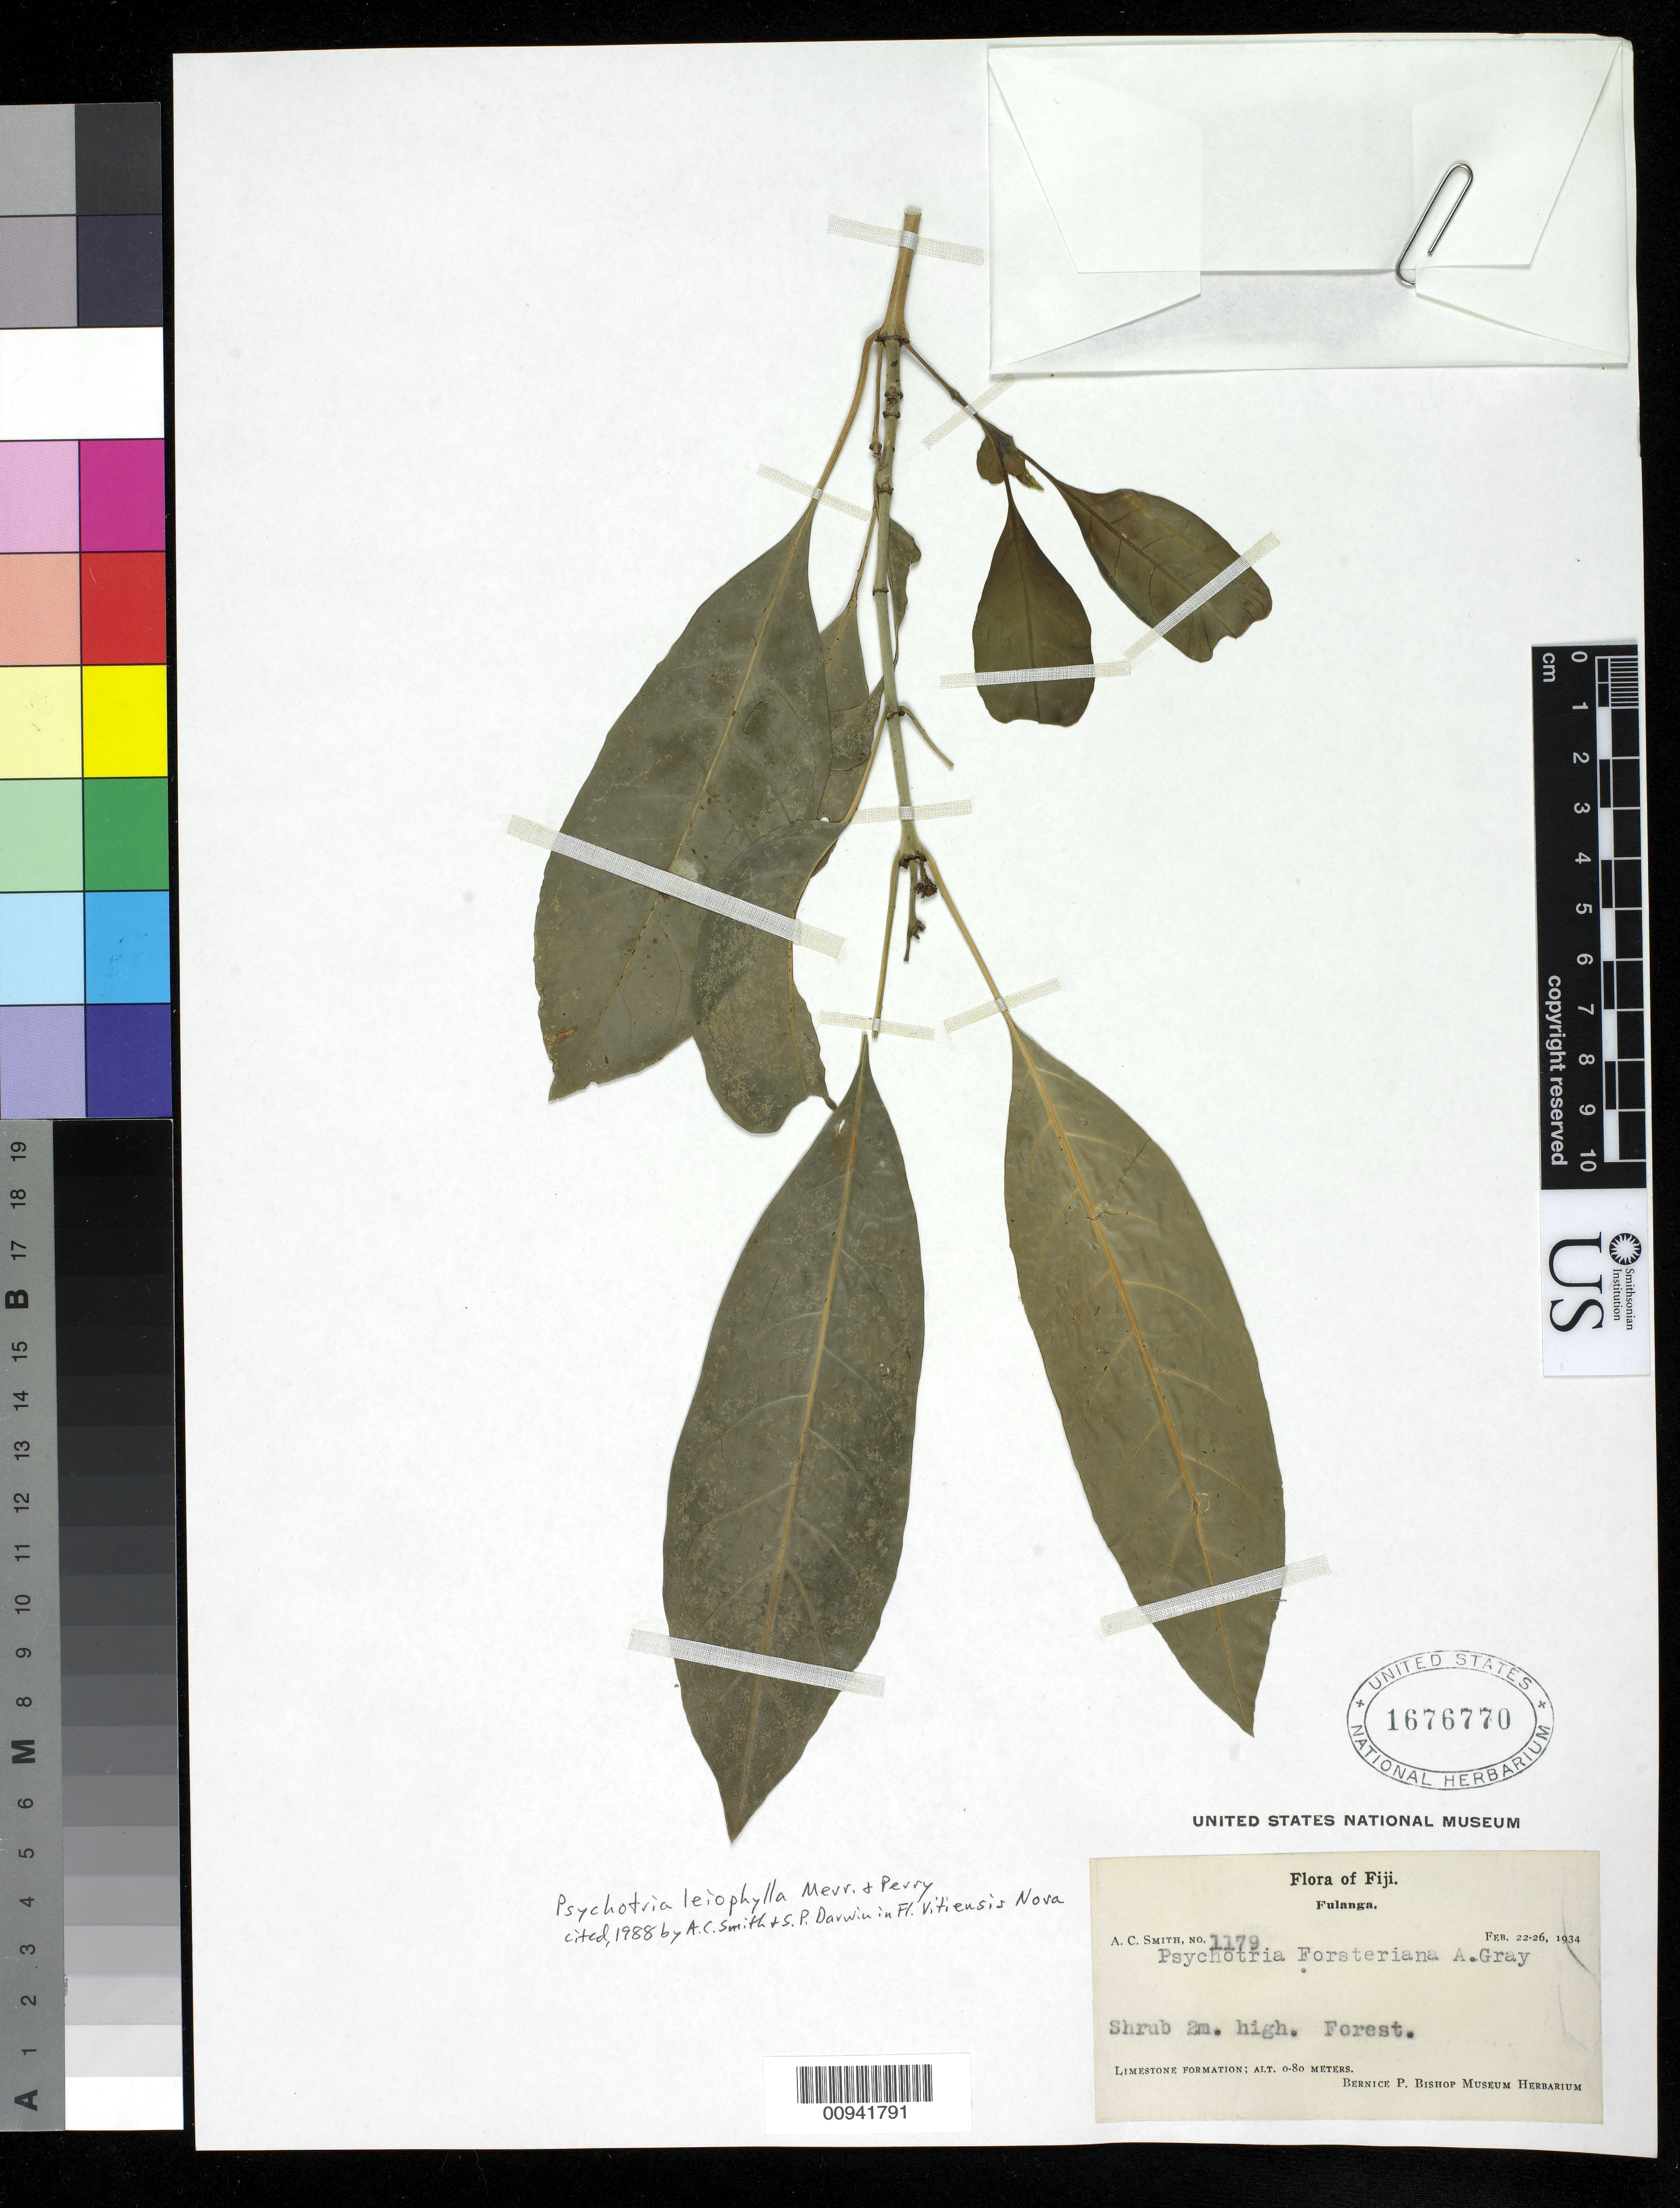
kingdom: Plantae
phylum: Tracheophyta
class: Magnoliopsida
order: Gentianales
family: Rubiaceae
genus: Psychotria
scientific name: Psychotria leiophylla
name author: Merr. & L.M. Perry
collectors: C. A. Smith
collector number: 1179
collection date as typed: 22 Feb 1934 to 26 Feb 1934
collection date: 1934-02-22/1934-02-26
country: Fiji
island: Fulaga [Fulanga]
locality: Fulanga; Limestone formation.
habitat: Forest.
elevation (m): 0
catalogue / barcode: US 1676770